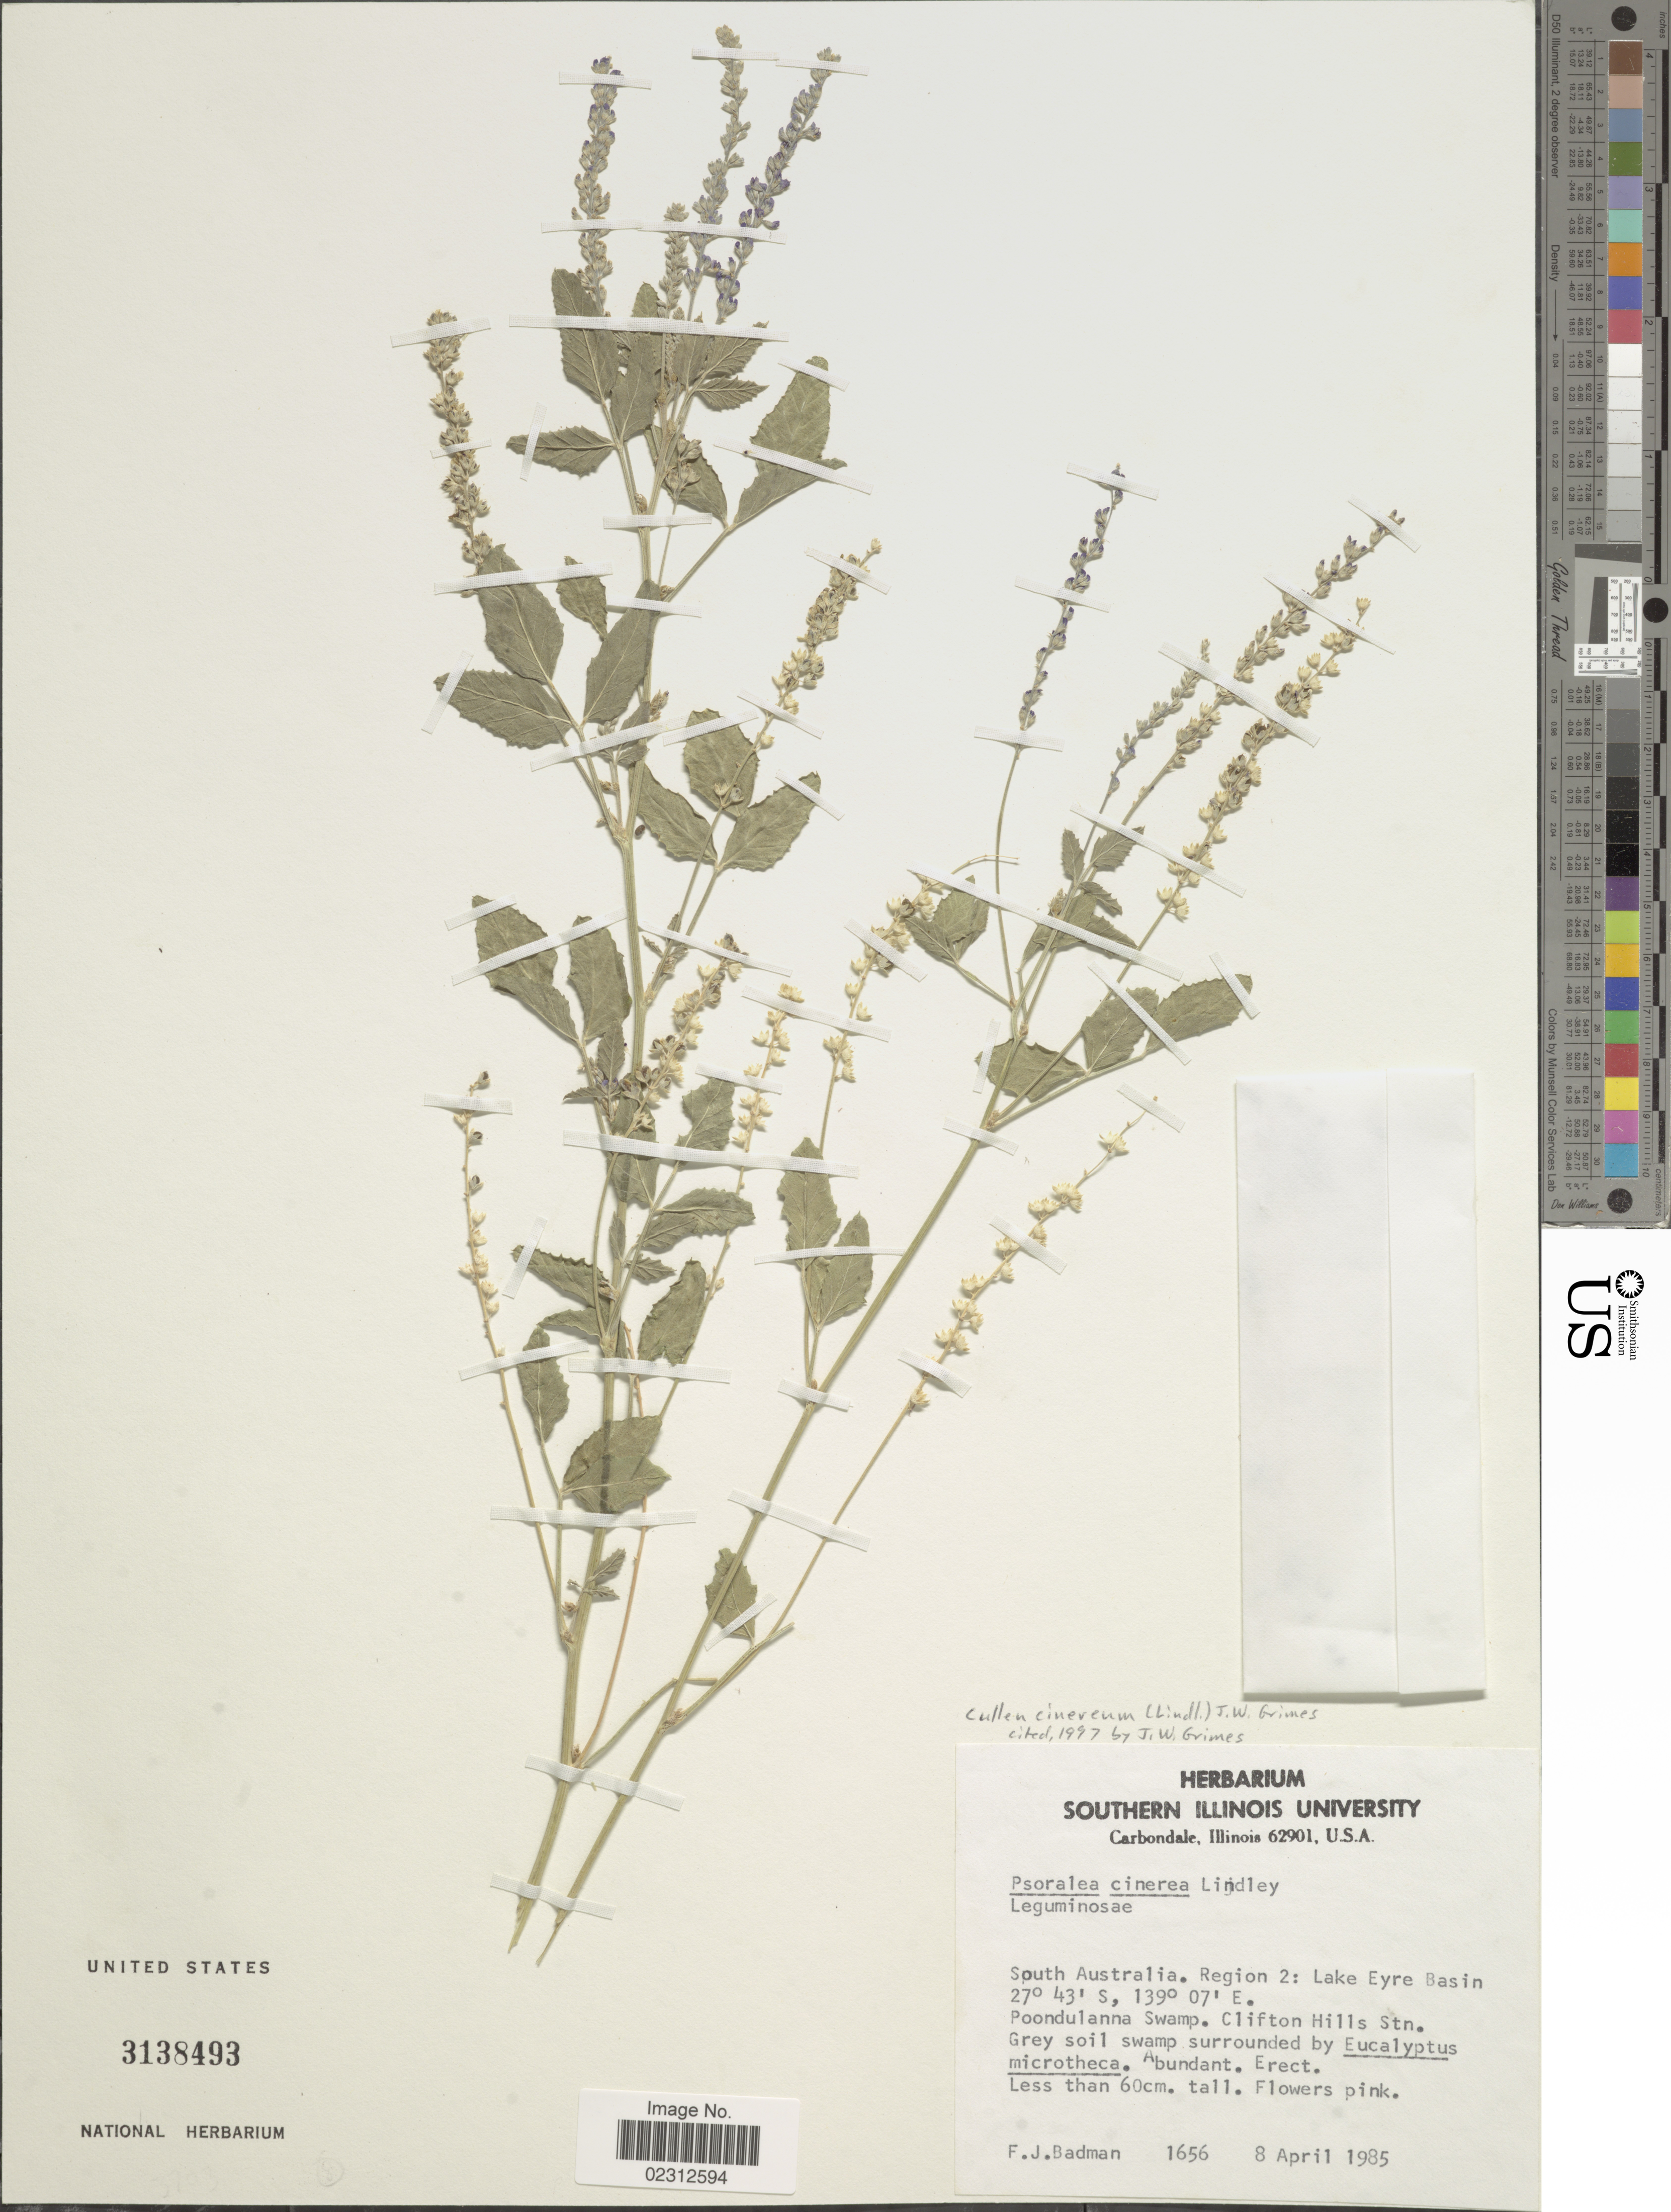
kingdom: Plantae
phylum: Tracheophyta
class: Magnoliopsida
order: Fabales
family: Fabaceae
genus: Cullen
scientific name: Cullen cinereum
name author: (Lindl.) J.W. Grimes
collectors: F. Badman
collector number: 1656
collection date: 1985-04-08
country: Australia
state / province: South Australia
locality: Region 2: Lake Eyre Basin, Poondulanna Swamp. Clifton Hills Stn.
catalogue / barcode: US 3138493